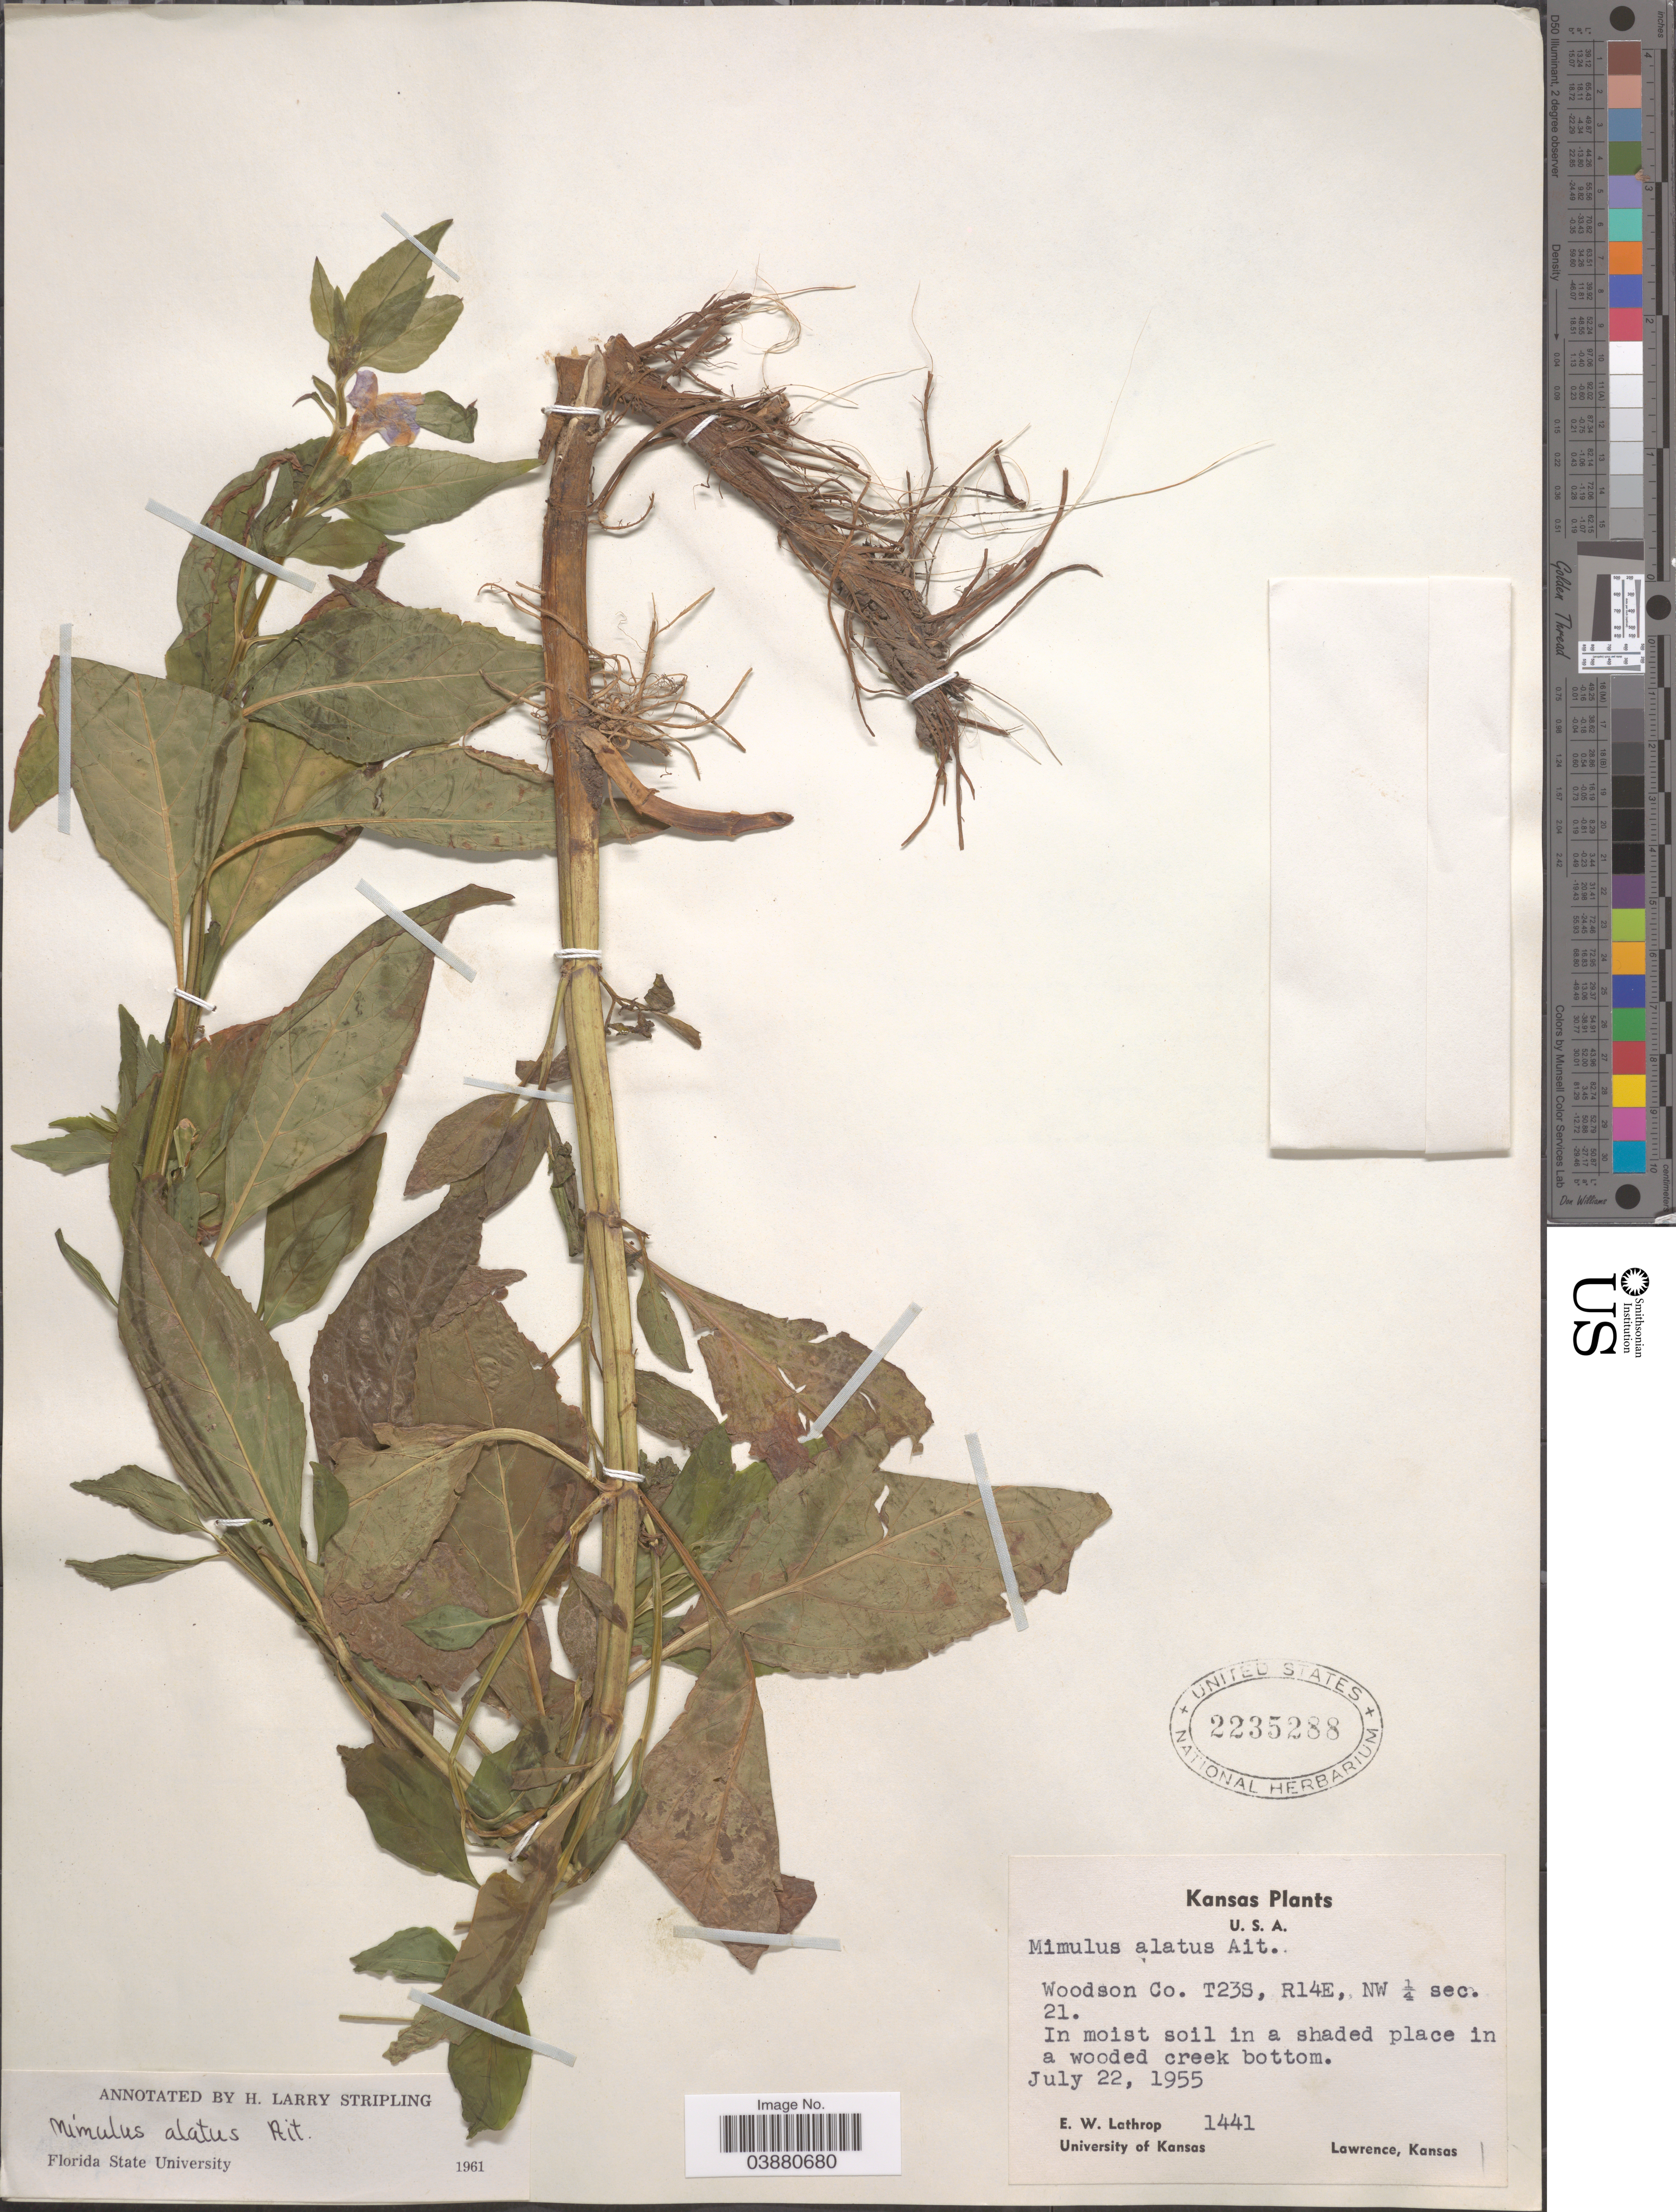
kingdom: Plantae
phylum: Tracheophyta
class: Magnoliopsida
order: Lamiales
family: Phrymaceae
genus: Mimulus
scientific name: Mimulus alatus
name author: Aiton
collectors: E. W. Lathrop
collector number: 1441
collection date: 1955-07-22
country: United States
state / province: Kansas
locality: Woodson Co. T23S, R23S, R14E, NW ¼ sec. 21.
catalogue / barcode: US 2235288